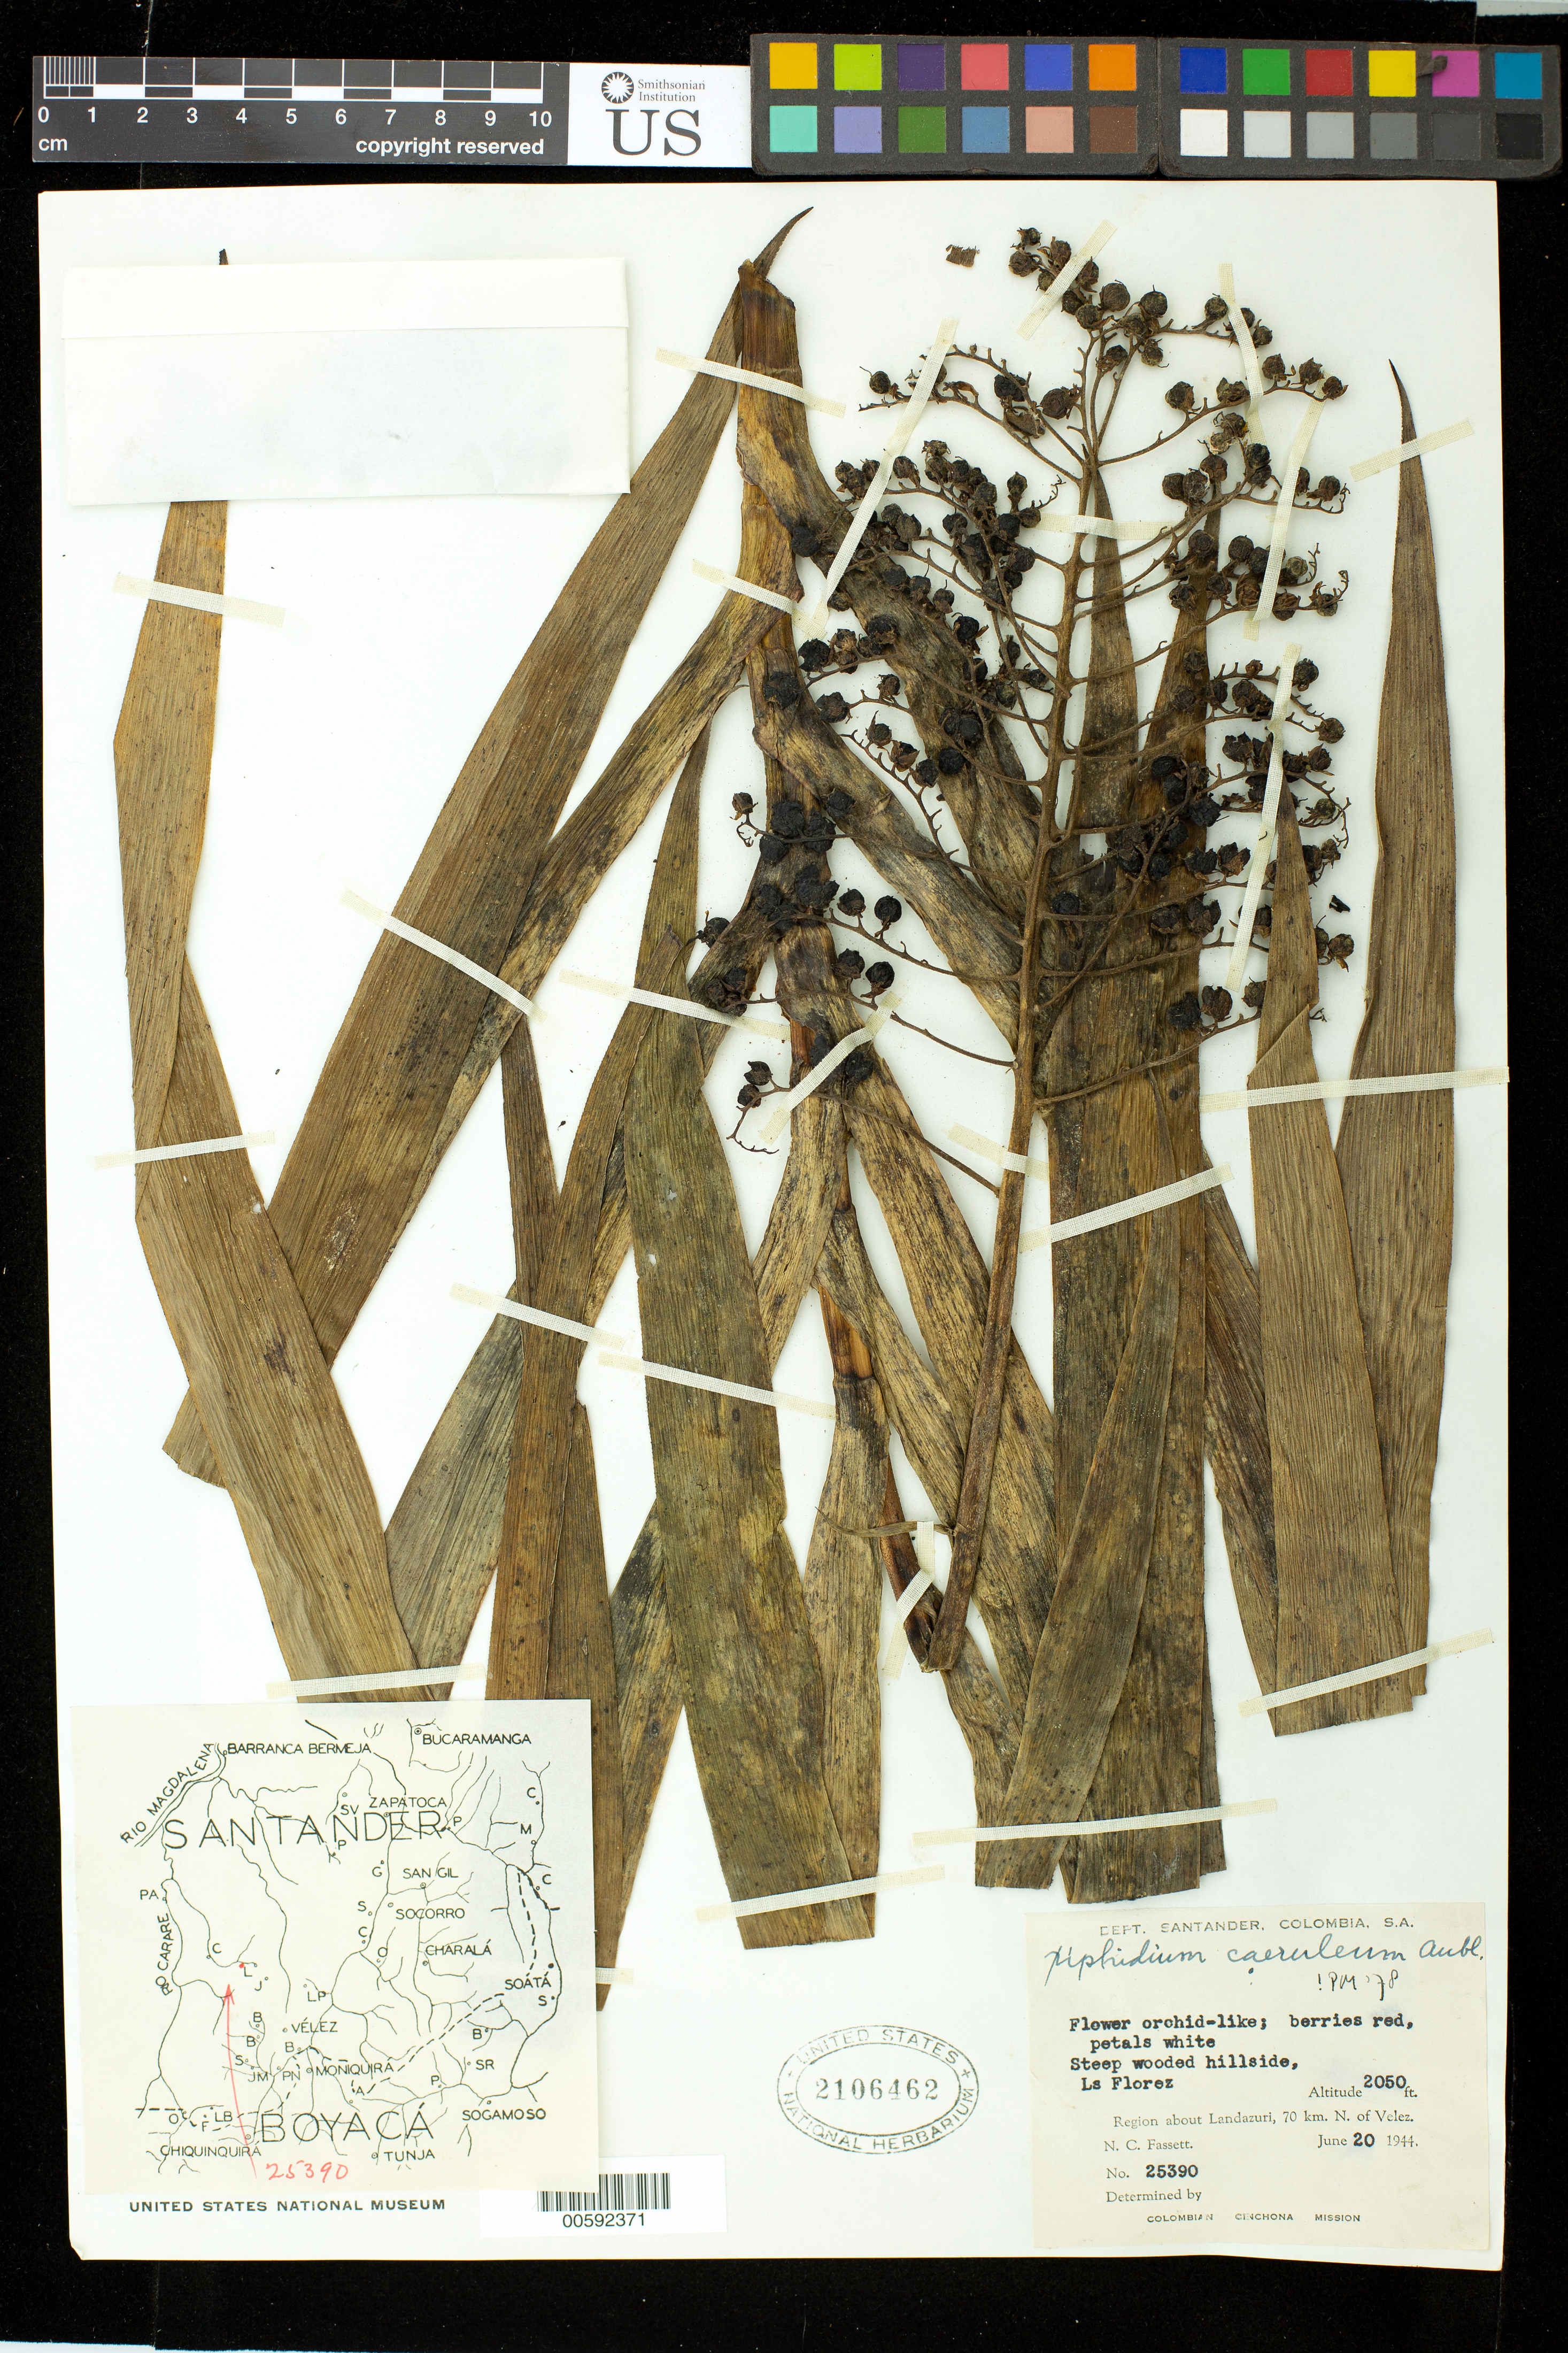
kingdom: Plantae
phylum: Tracheophyta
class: Liliopsida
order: Commelinales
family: Haemodoraceae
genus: Xiphidium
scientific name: Xiphidium caeruleum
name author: Aubl.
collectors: N. C. Fassett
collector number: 25390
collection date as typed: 20 Jun 1944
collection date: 1944-06-20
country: Colombia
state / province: Santander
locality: Landazuri, N of Velez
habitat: Steep wooded hillside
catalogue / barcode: US 2106462